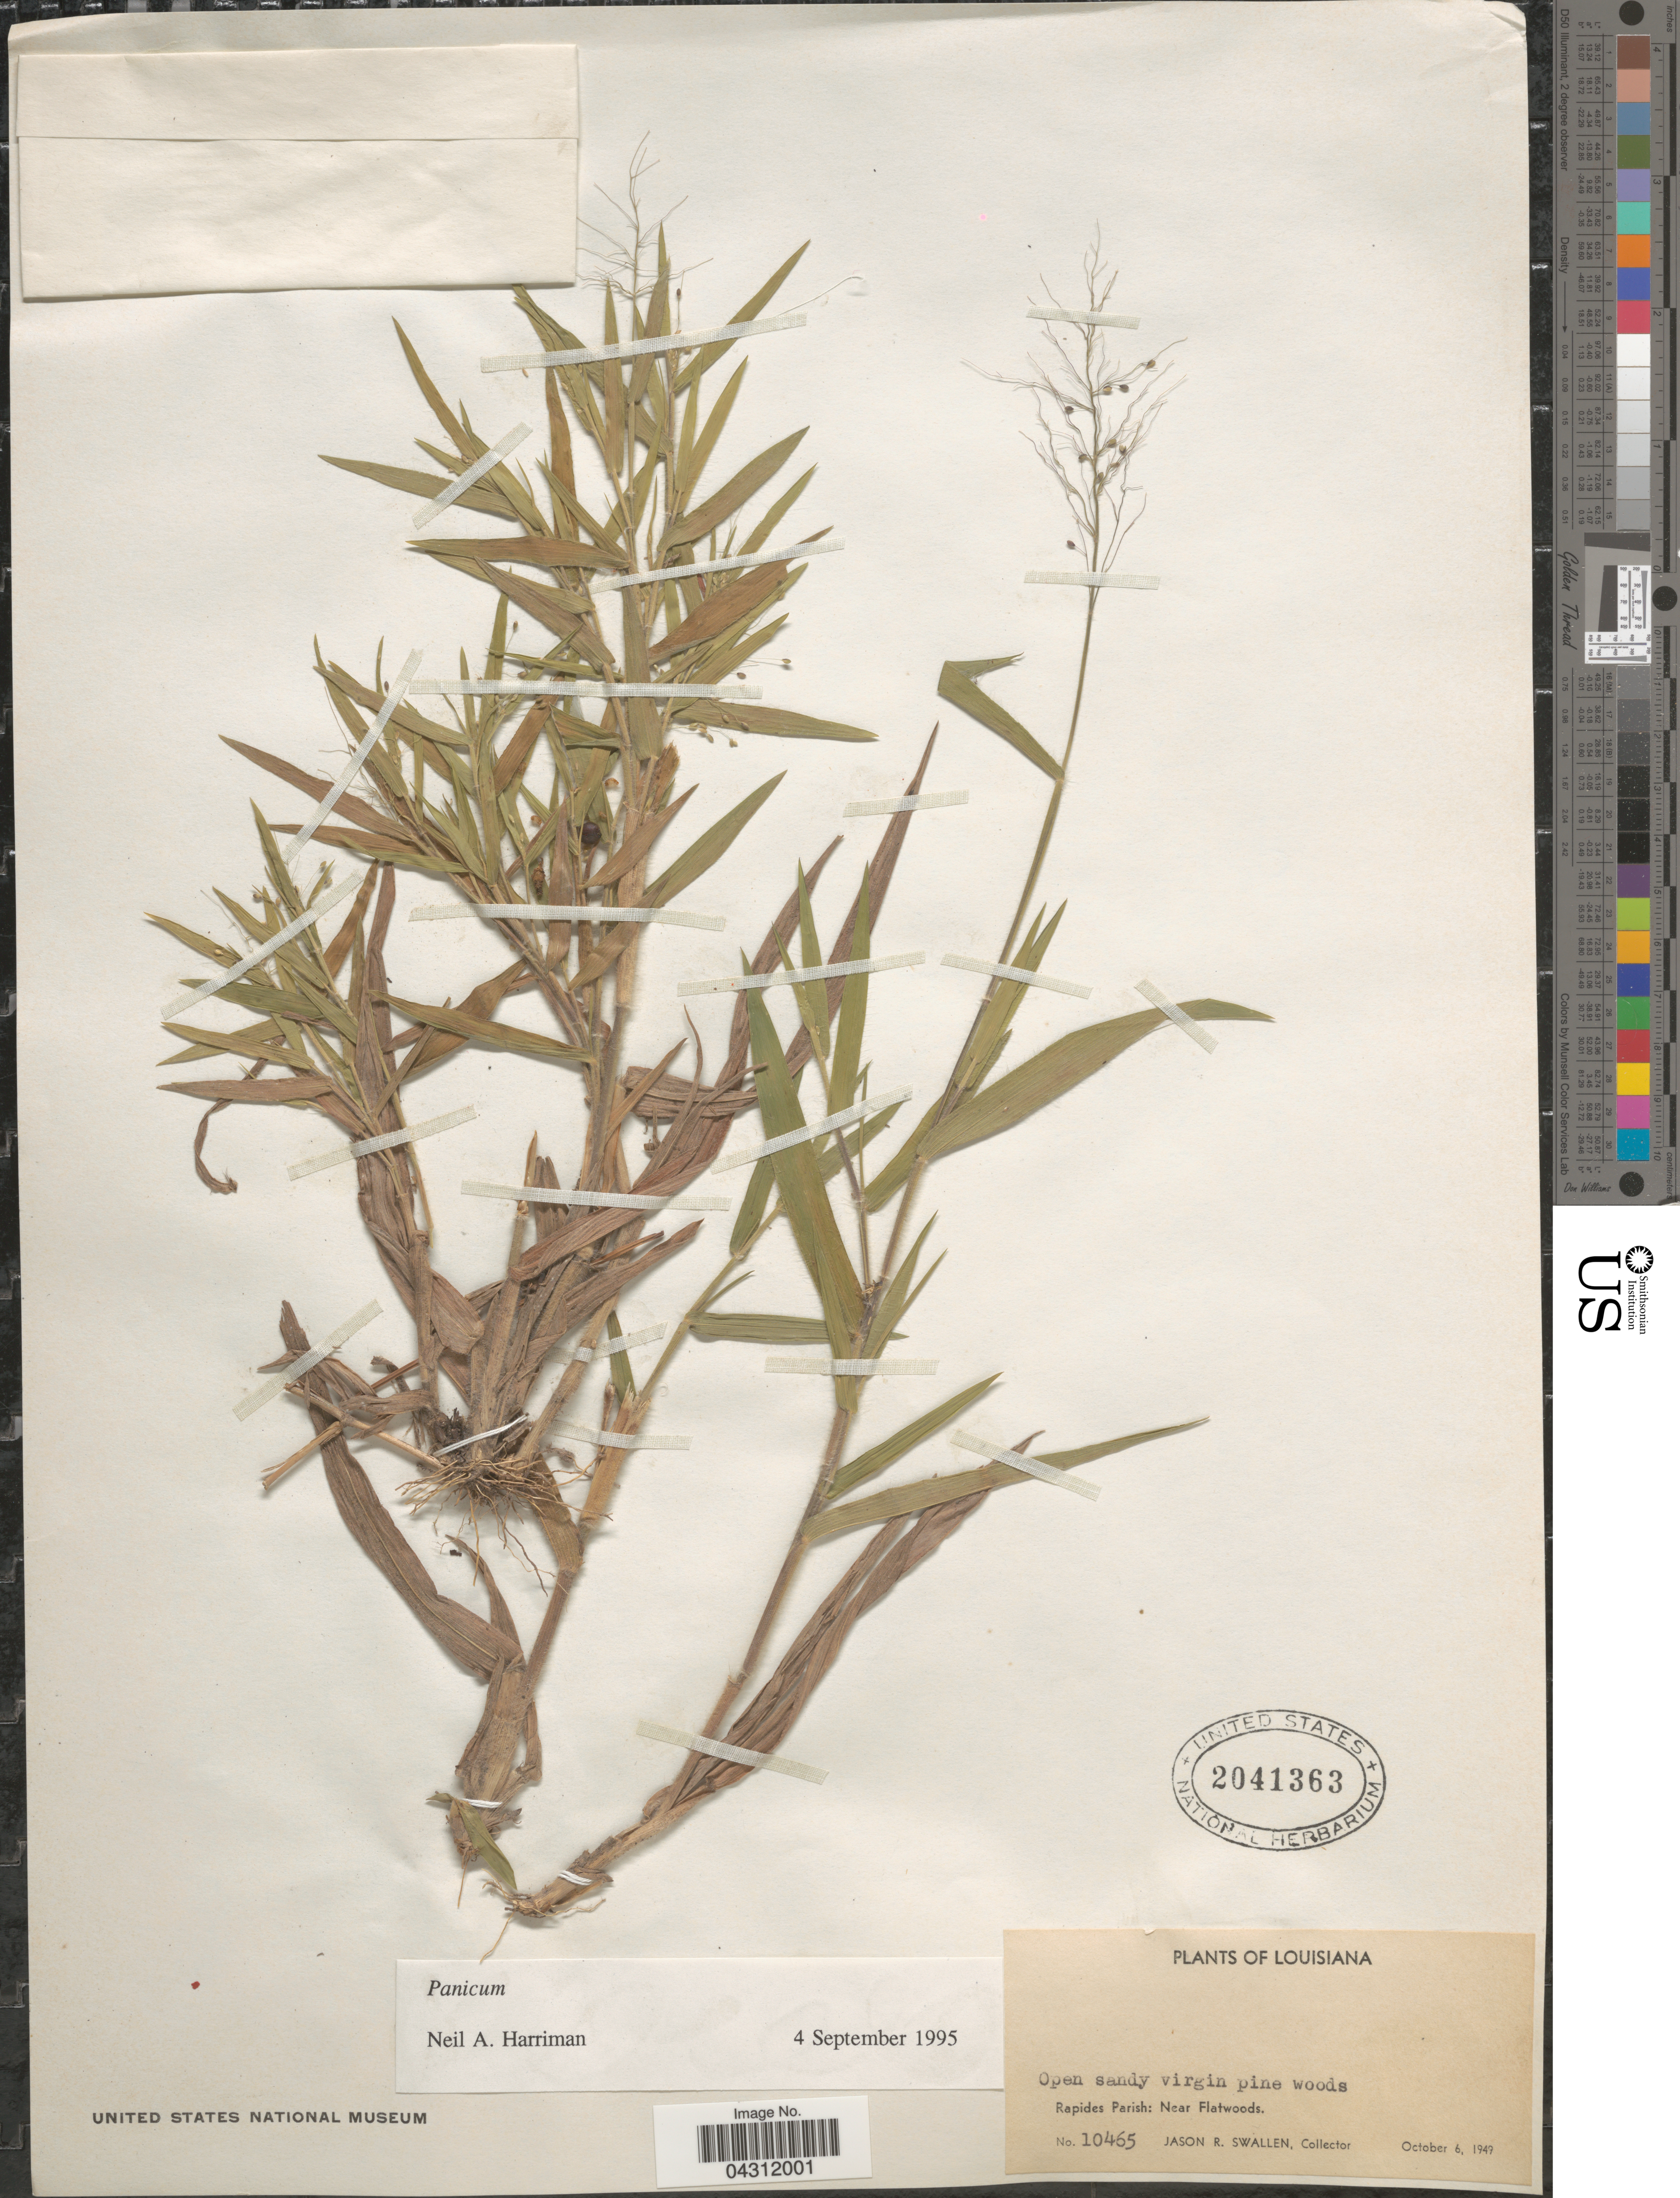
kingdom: Plantae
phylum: Tracheophyta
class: Liliopsida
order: Poales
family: Poaceae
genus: Panicum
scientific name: Panicum sp.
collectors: J. R. Swallen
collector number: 10465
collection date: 1949-10-06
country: United States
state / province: Louisiana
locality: Rapides Parish: Near Flatwoods.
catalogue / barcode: US 2041363